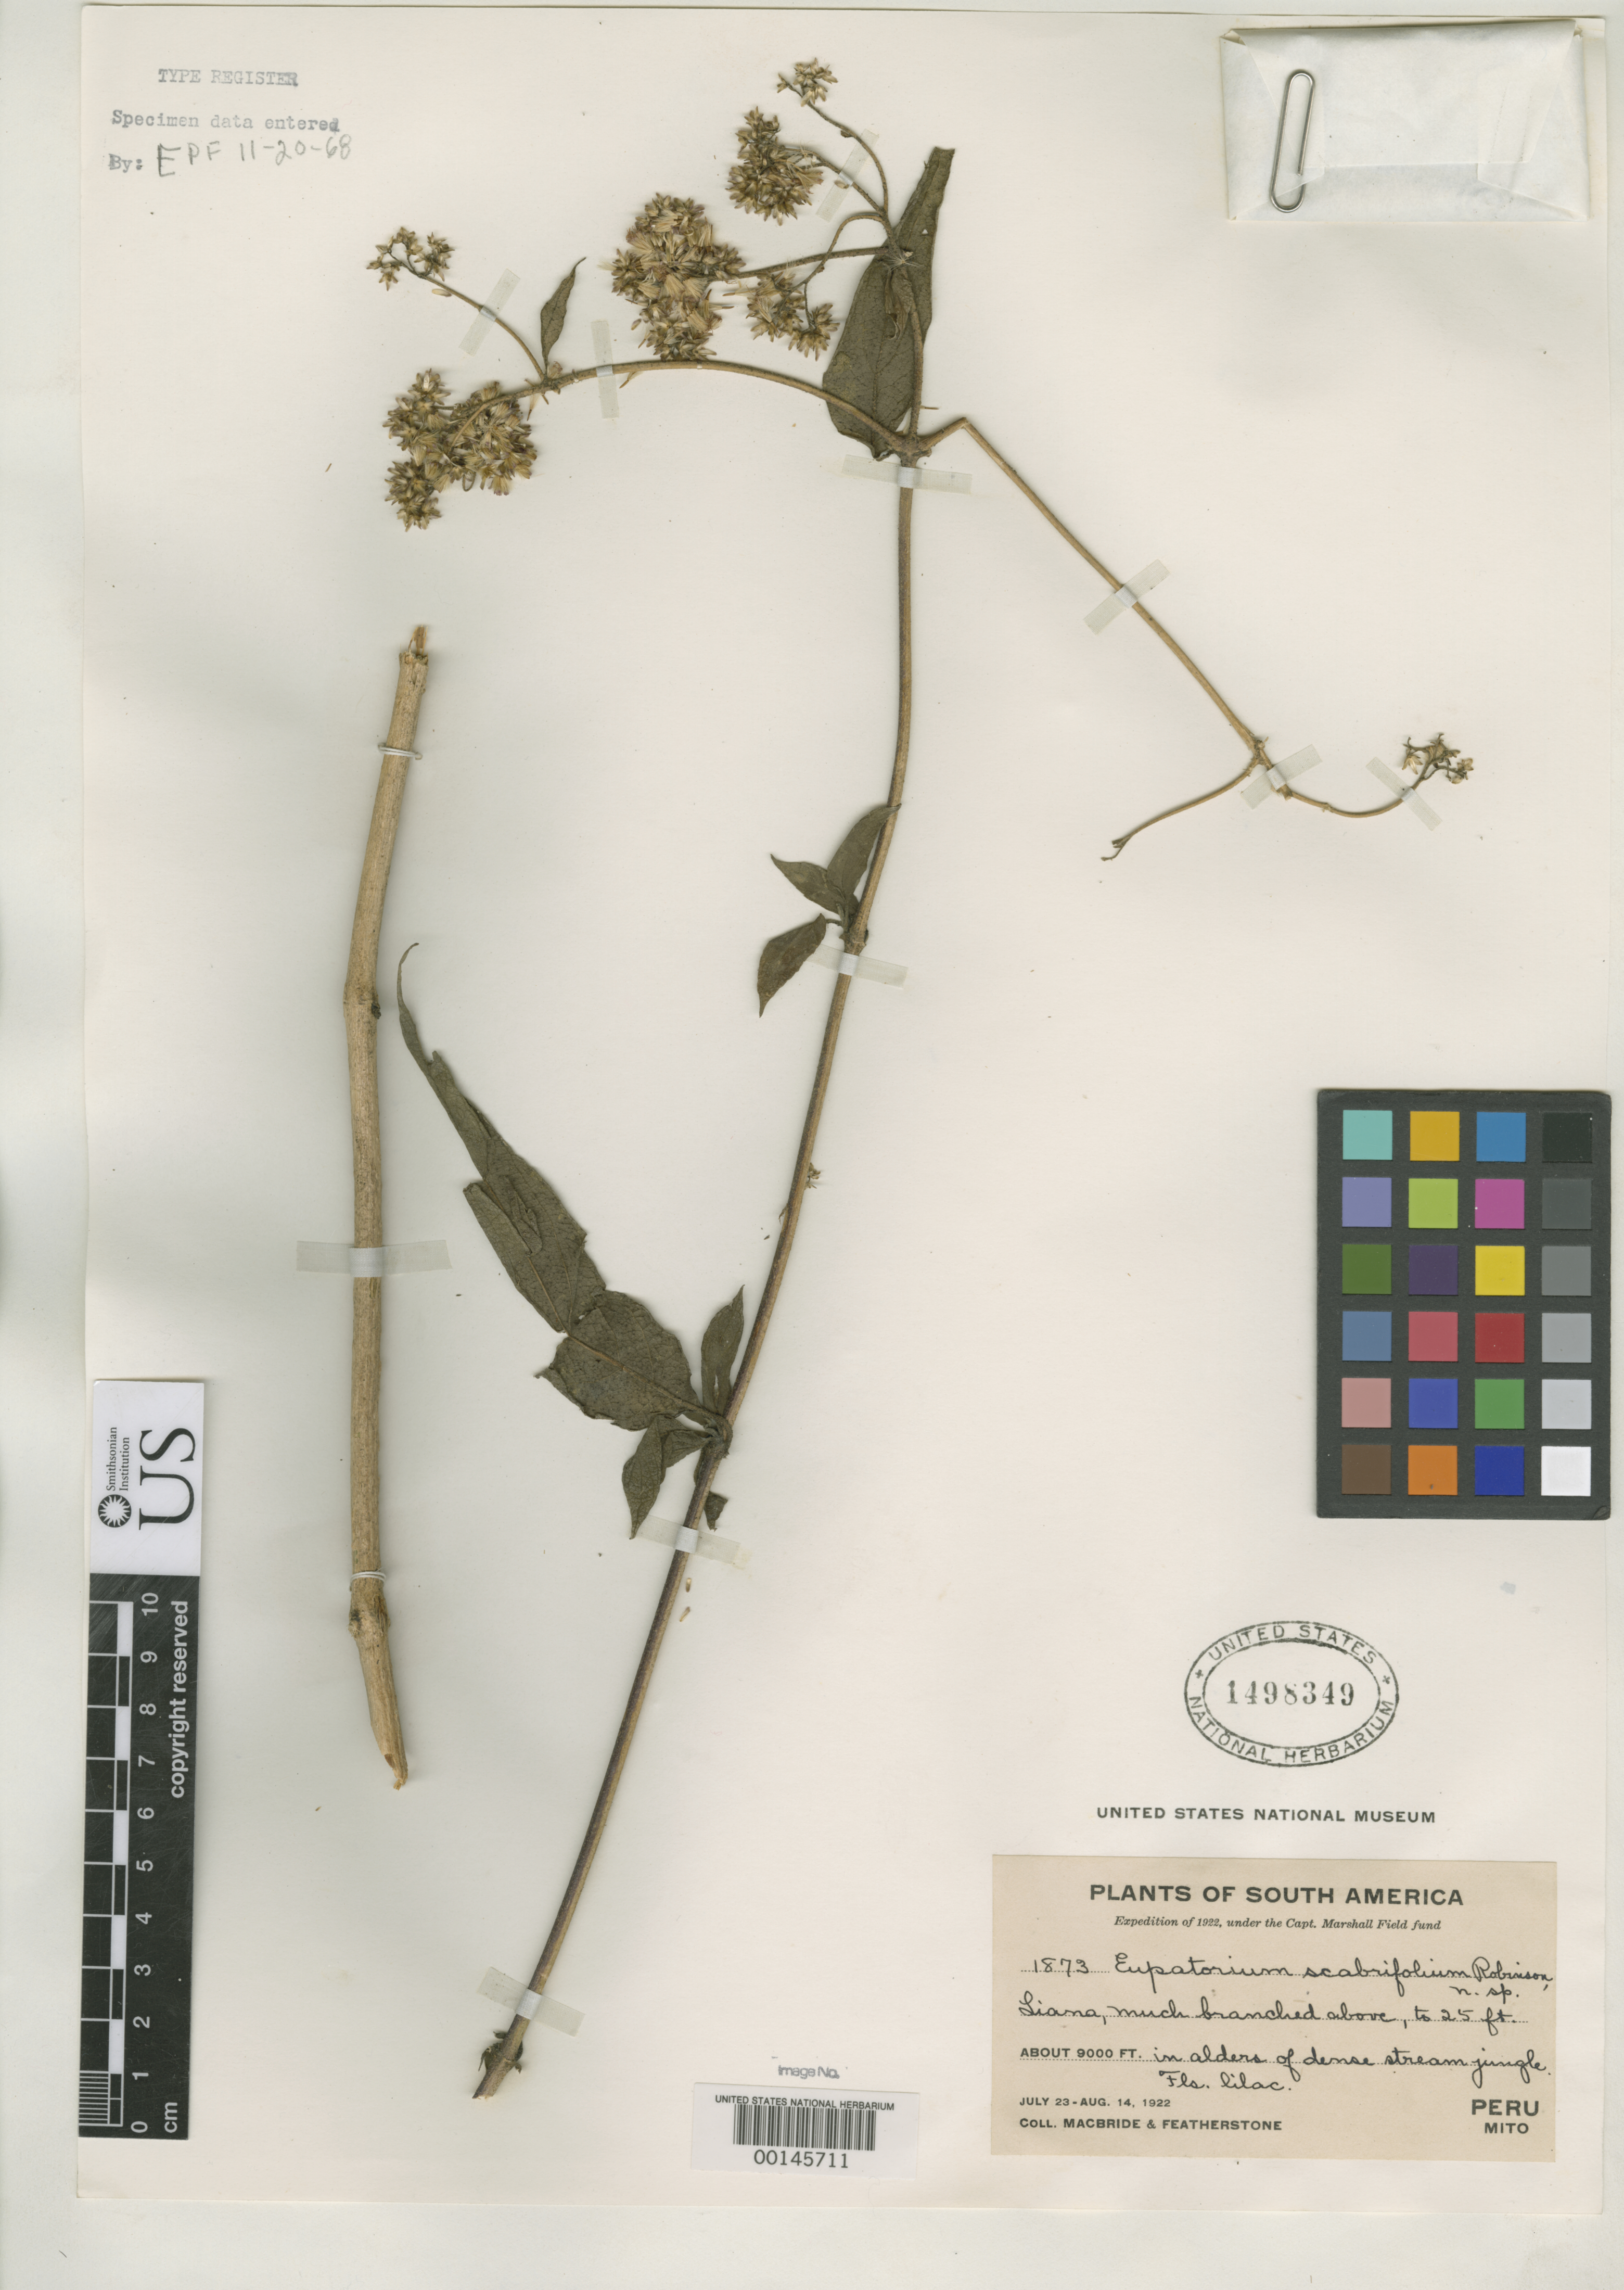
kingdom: Plantae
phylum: Tracheophyta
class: Magnoliopsida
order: Asterales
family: Asteraceae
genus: Eupatorium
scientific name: Eupatorium scabrifolium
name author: B.L. Rob.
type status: Isotype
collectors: J. F. Macbride & W. Featherstone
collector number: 1873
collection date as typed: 23 Jul 1923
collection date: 1923-07-23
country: Peru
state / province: Huánuco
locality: Mito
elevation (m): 2745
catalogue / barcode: US 1498349